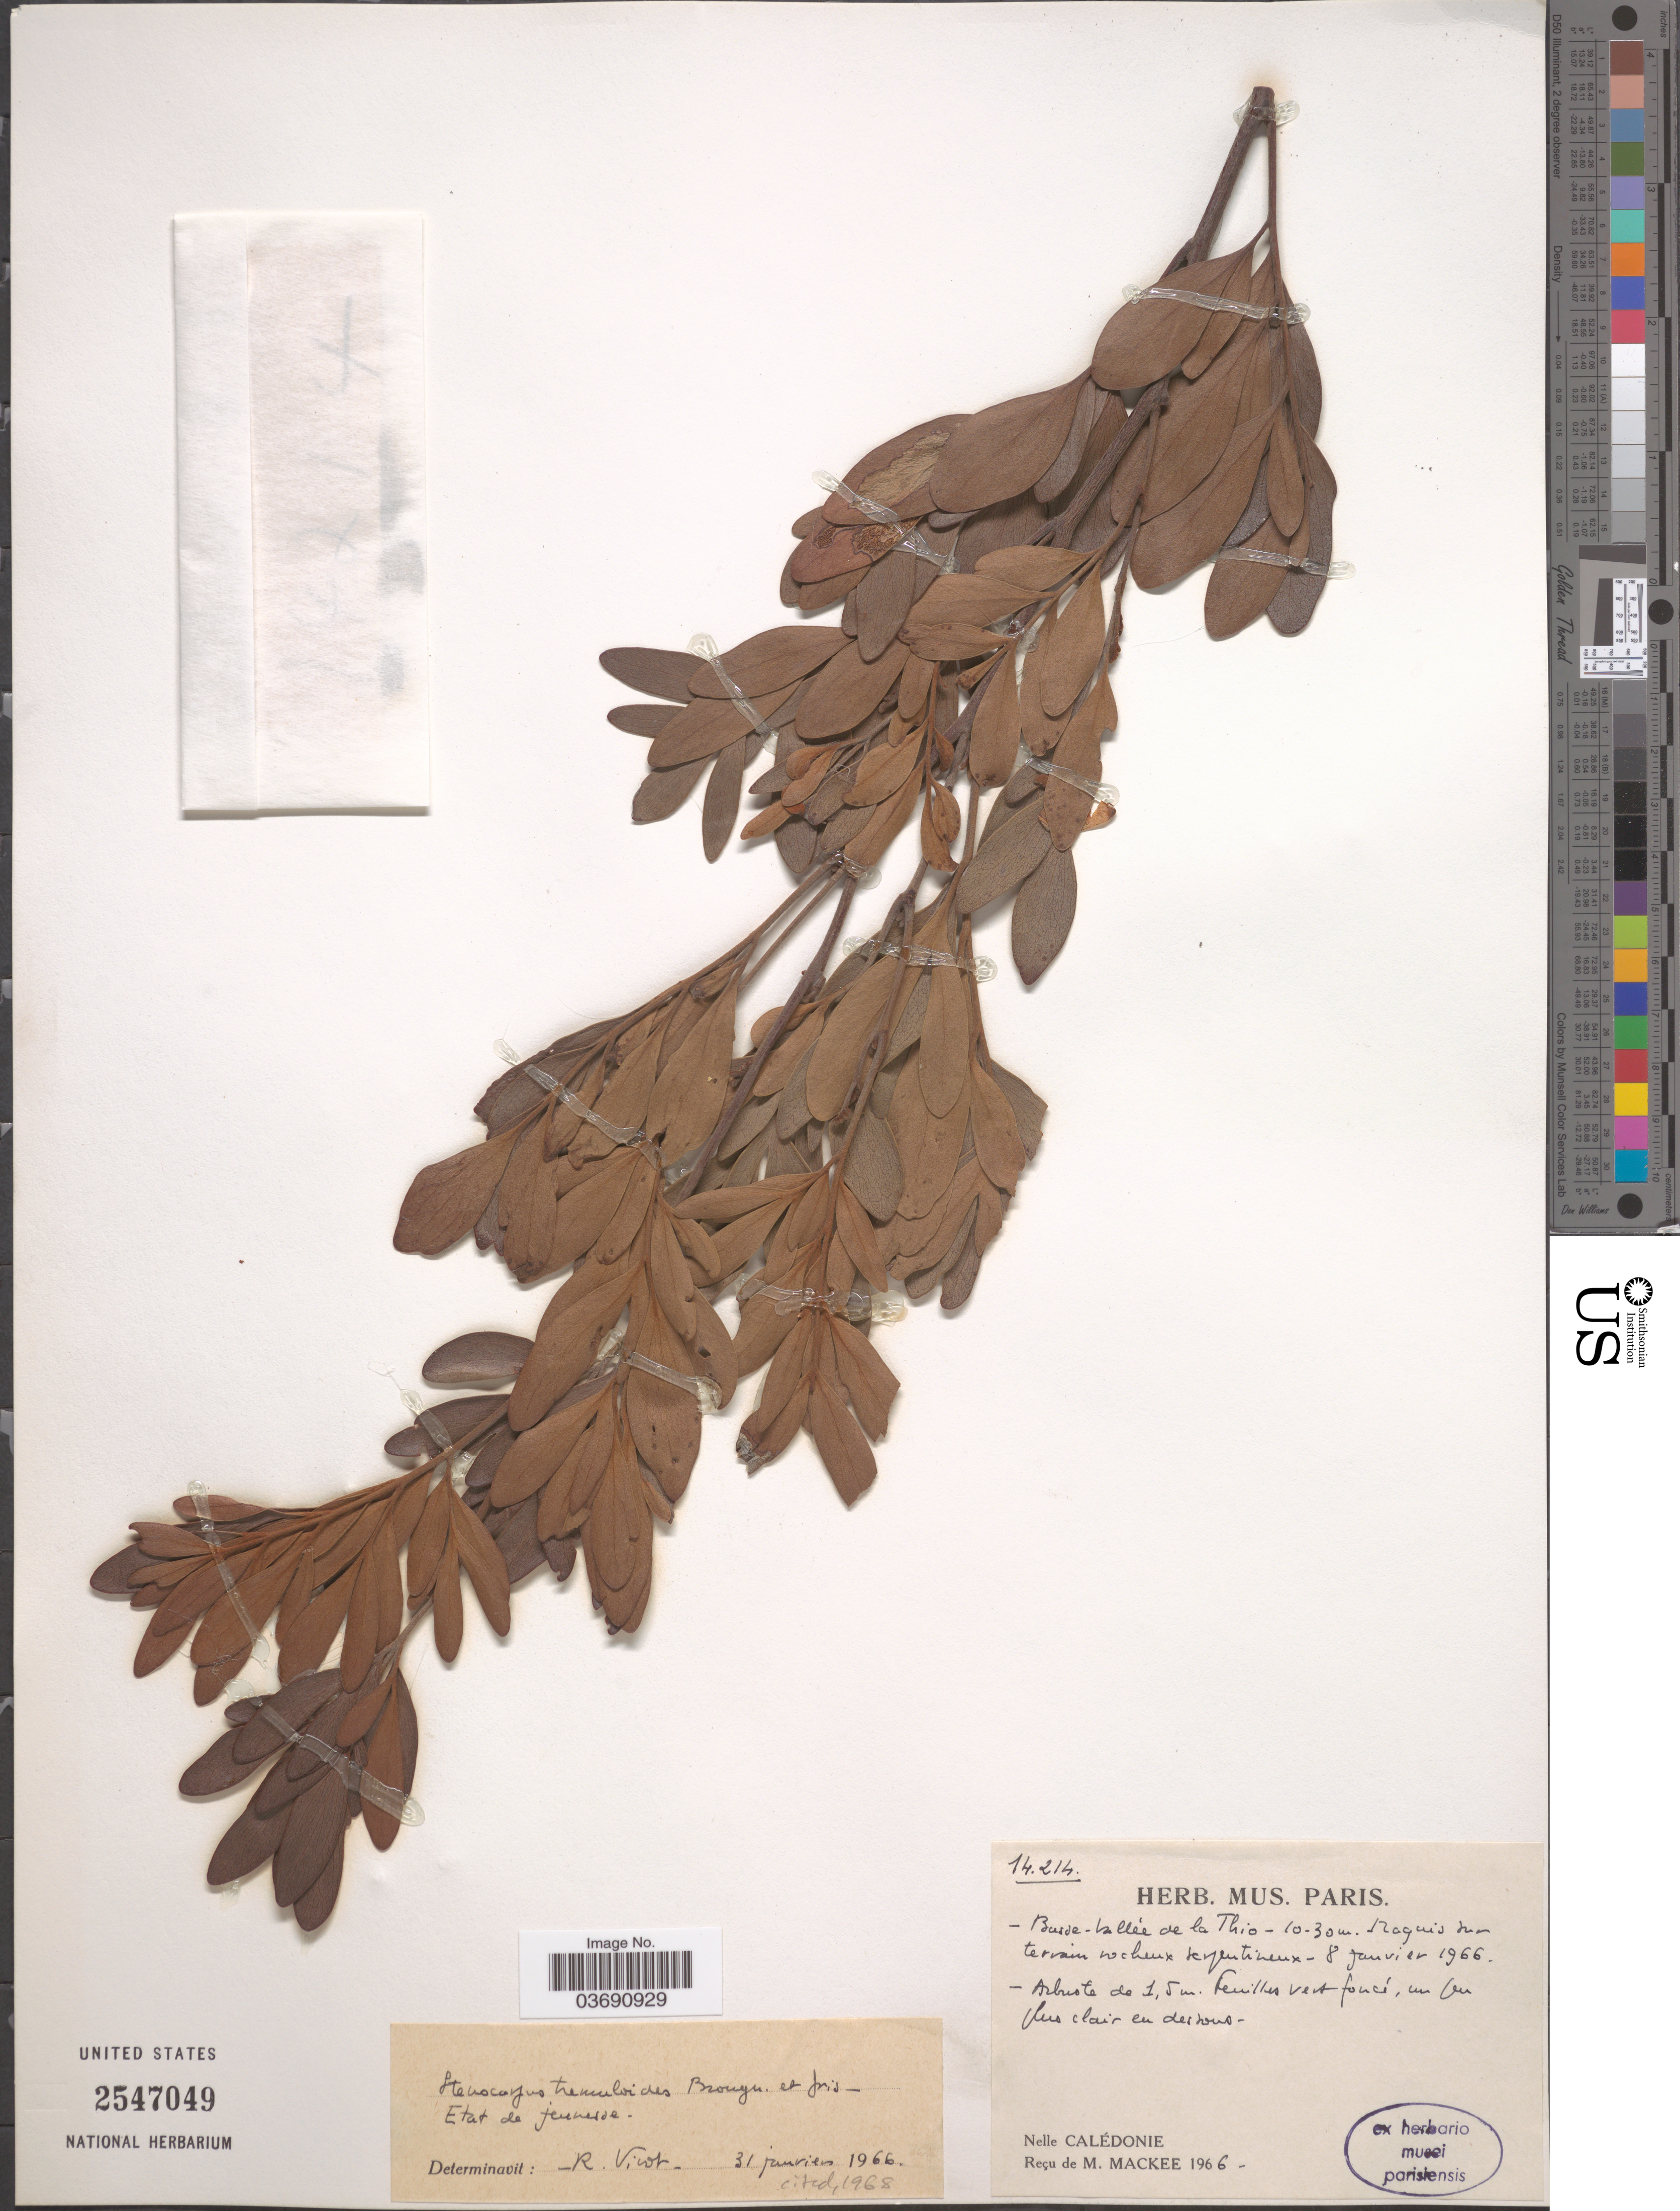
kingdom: Plantae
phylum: Tracheophyta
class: Magnoliopsida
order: Proteales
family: Proteaceae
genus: Stenocarpus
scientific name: Stenocarpus tremuloides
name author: Brongn. & Gris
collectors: M. Mackee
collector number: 14214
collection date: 1966-01-08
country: New Caledonia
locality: Basse-Vallée de la Thio. Nelle Calédonie.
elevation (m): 10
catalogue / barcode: US 2547049